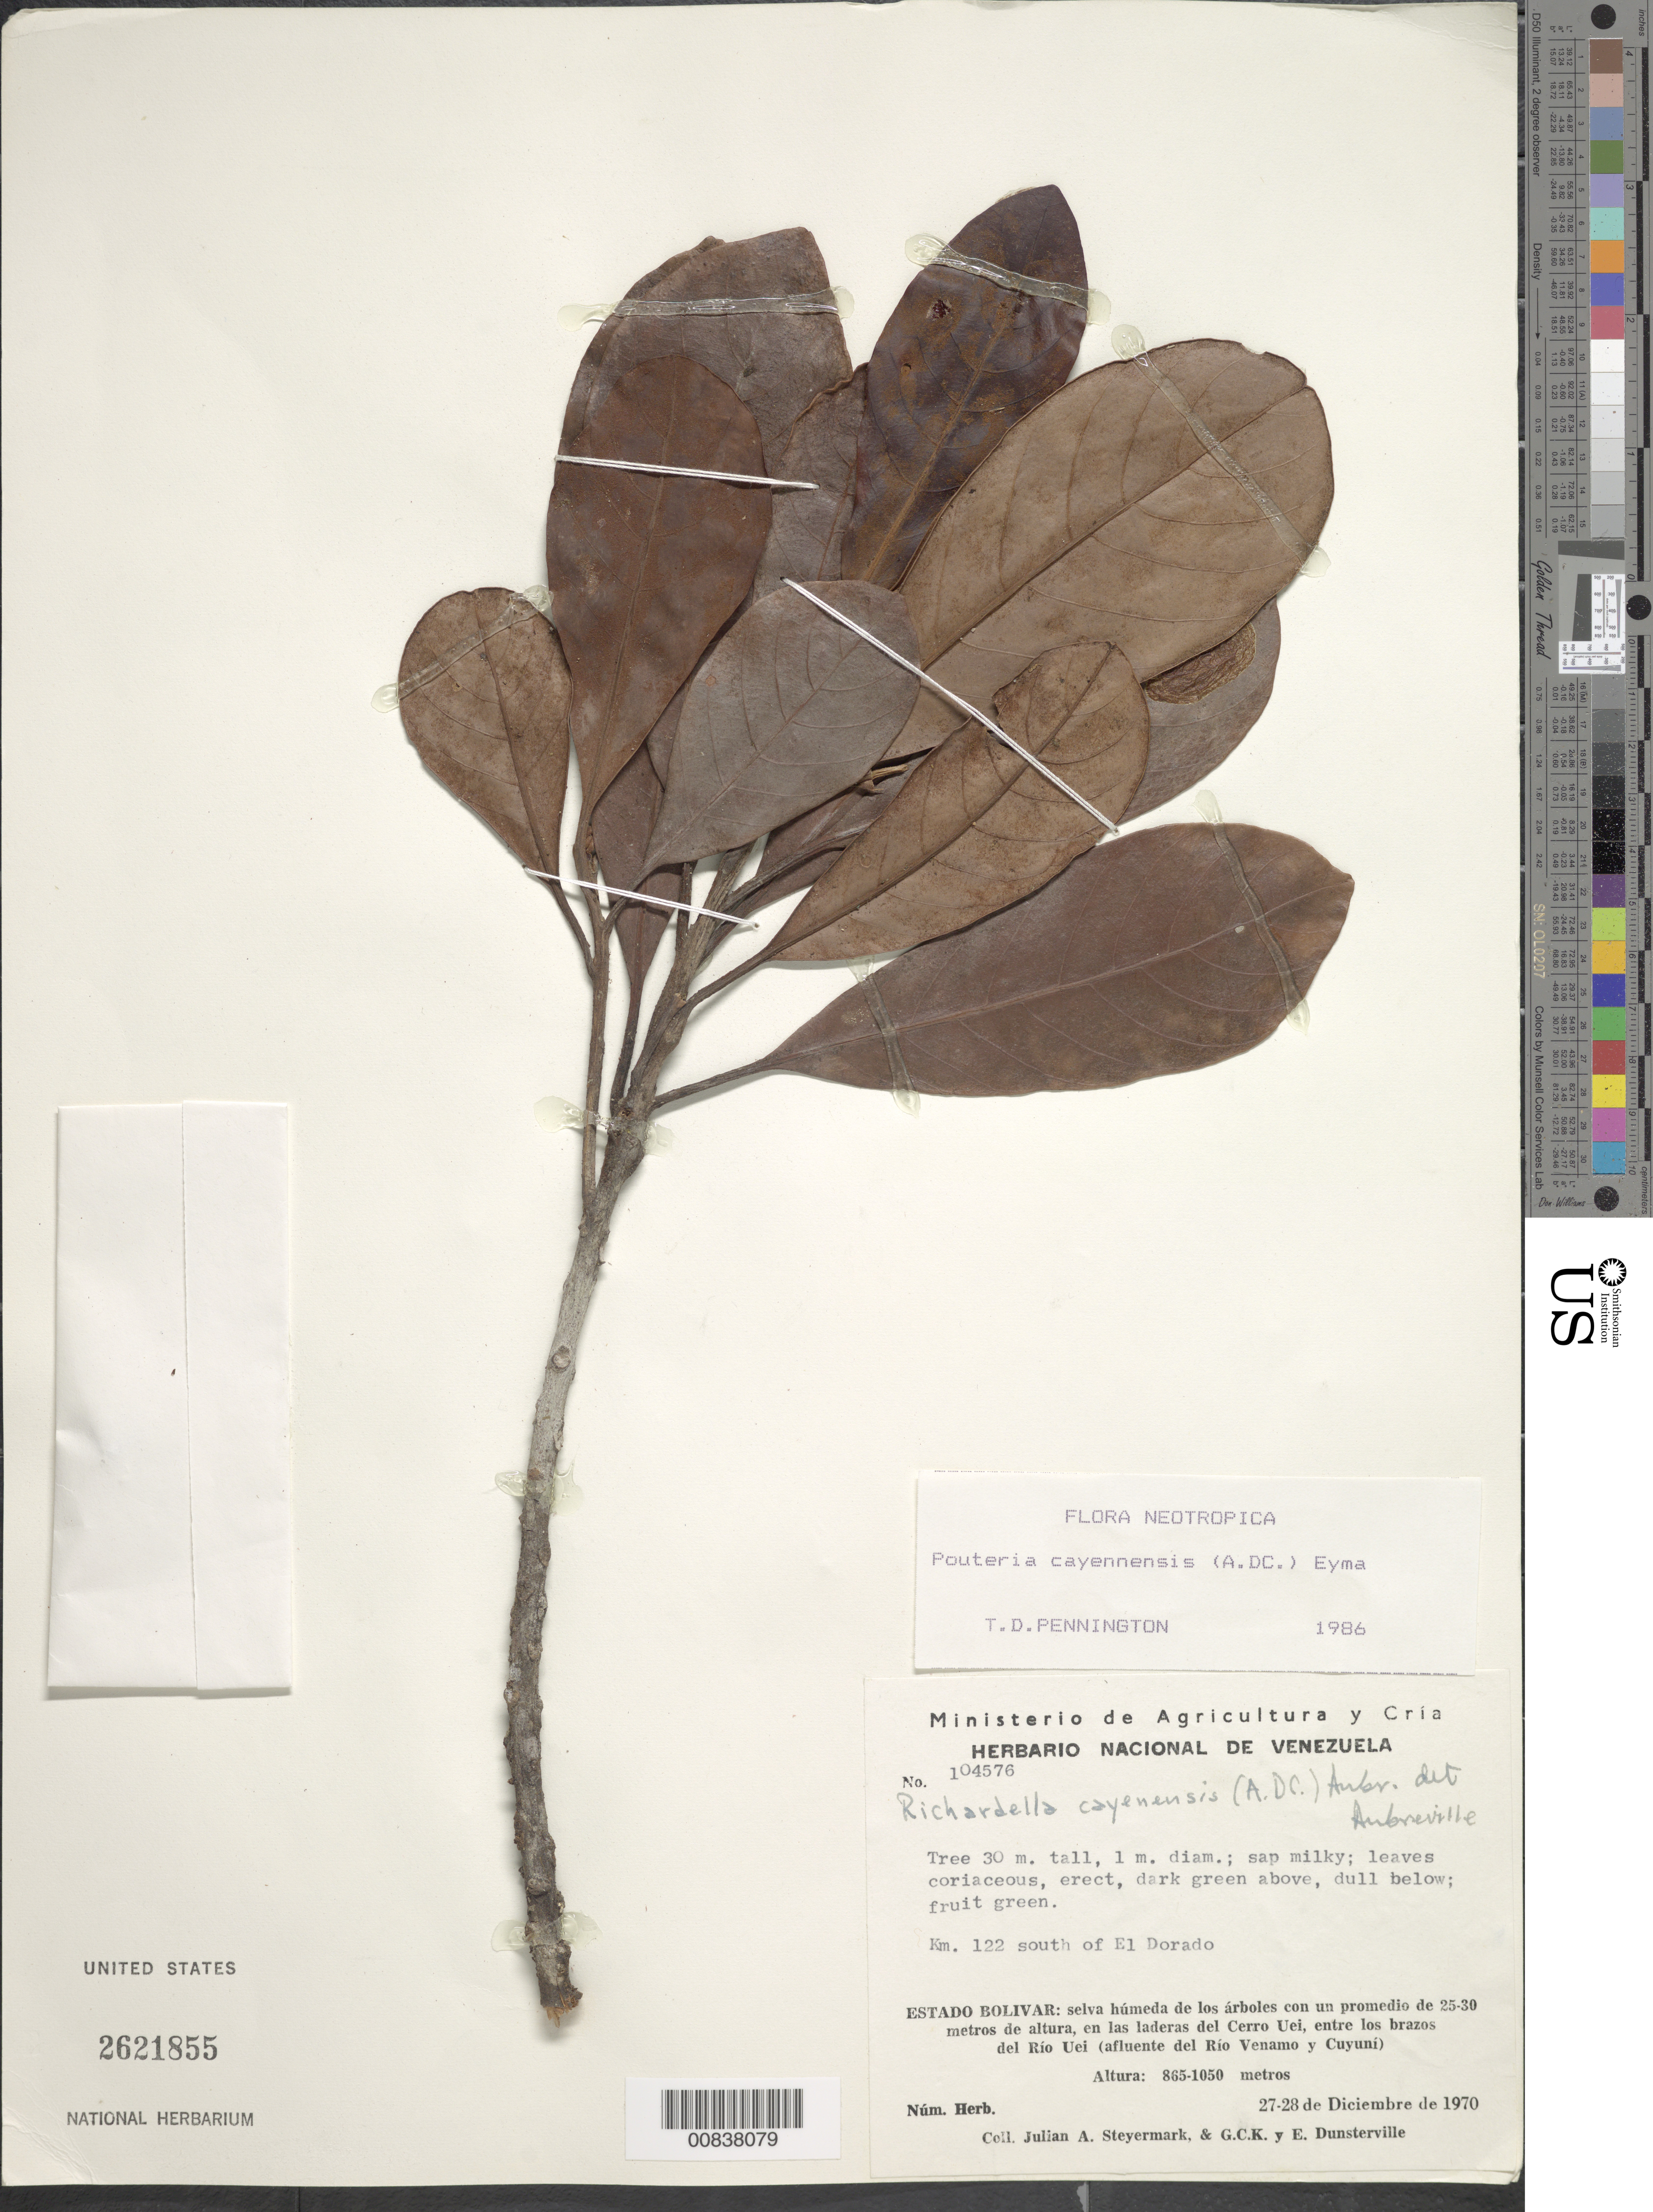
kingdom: Plantae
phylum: Tracheophyta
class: Magnoliopsida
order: Ericales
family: Sapotaceae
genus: Pouteria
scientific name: Pouteria cayennensis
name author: (A. DC.) Eyma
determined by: Pennington, T. D., (K)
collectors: J. Steyermark, G. C. K. Dunsterville & E. Dunsterville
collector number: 104576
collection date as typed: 27-Dec-70 to 28-Dec-70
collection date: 1970-12-27/1970-12-28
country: Venezuela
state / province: Bolívar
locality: Cerro Uei; entre los brazos del río Uei; affluente del Río Venamo y Cuyuni), at km 122 S of El Dorado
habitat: Selva húmeda de los árboles con un promedio de 25-30m de altura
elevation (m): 865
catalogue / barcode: US 2621855